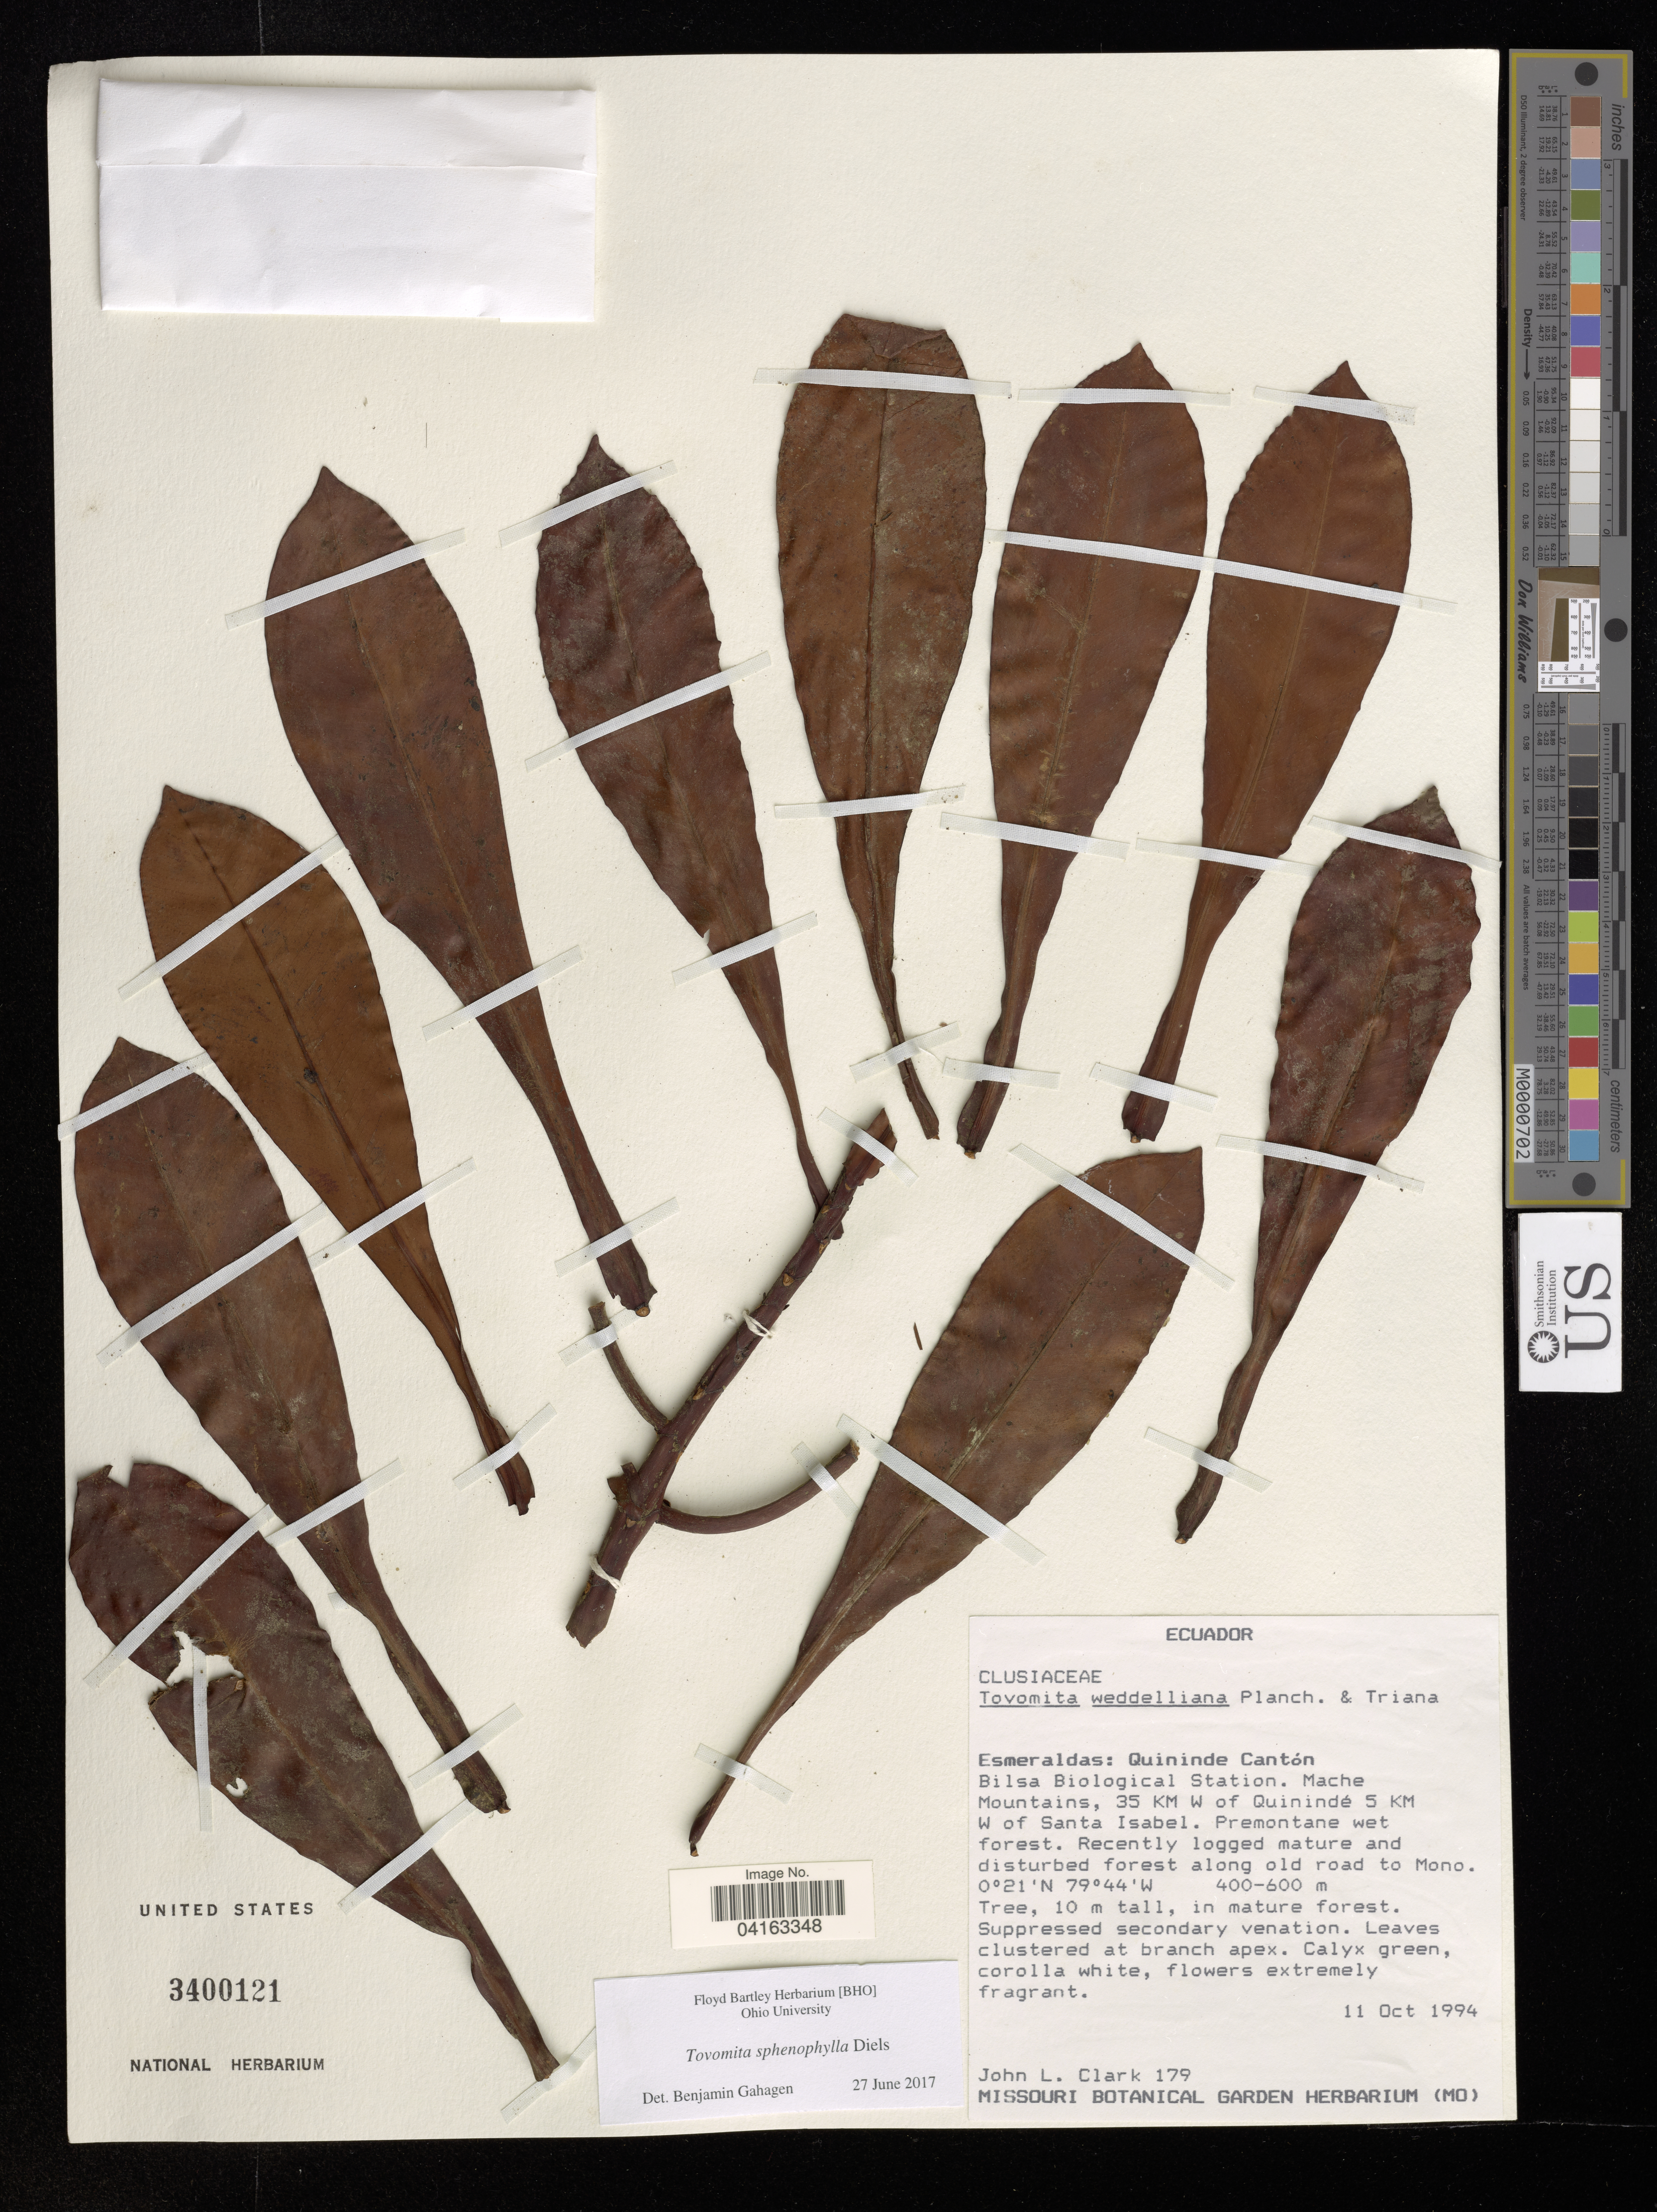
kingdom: Plantae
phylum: Tracheophyta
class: Magnoliopsida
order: Malpighiales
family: Clusiaceae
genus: Tovomita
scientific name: Tovomita sphenophylla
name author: Diels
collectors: J. L. Clark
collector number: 179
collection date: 1994-10-11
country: Ecuador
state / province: Esmeraldas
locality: Quininde Cantón. Bilsa Biological Station. Mache Mountains, 35 KM W of Quinindé 5 KM W of Santa Isabel.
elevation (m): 400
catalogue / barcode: US 3400121